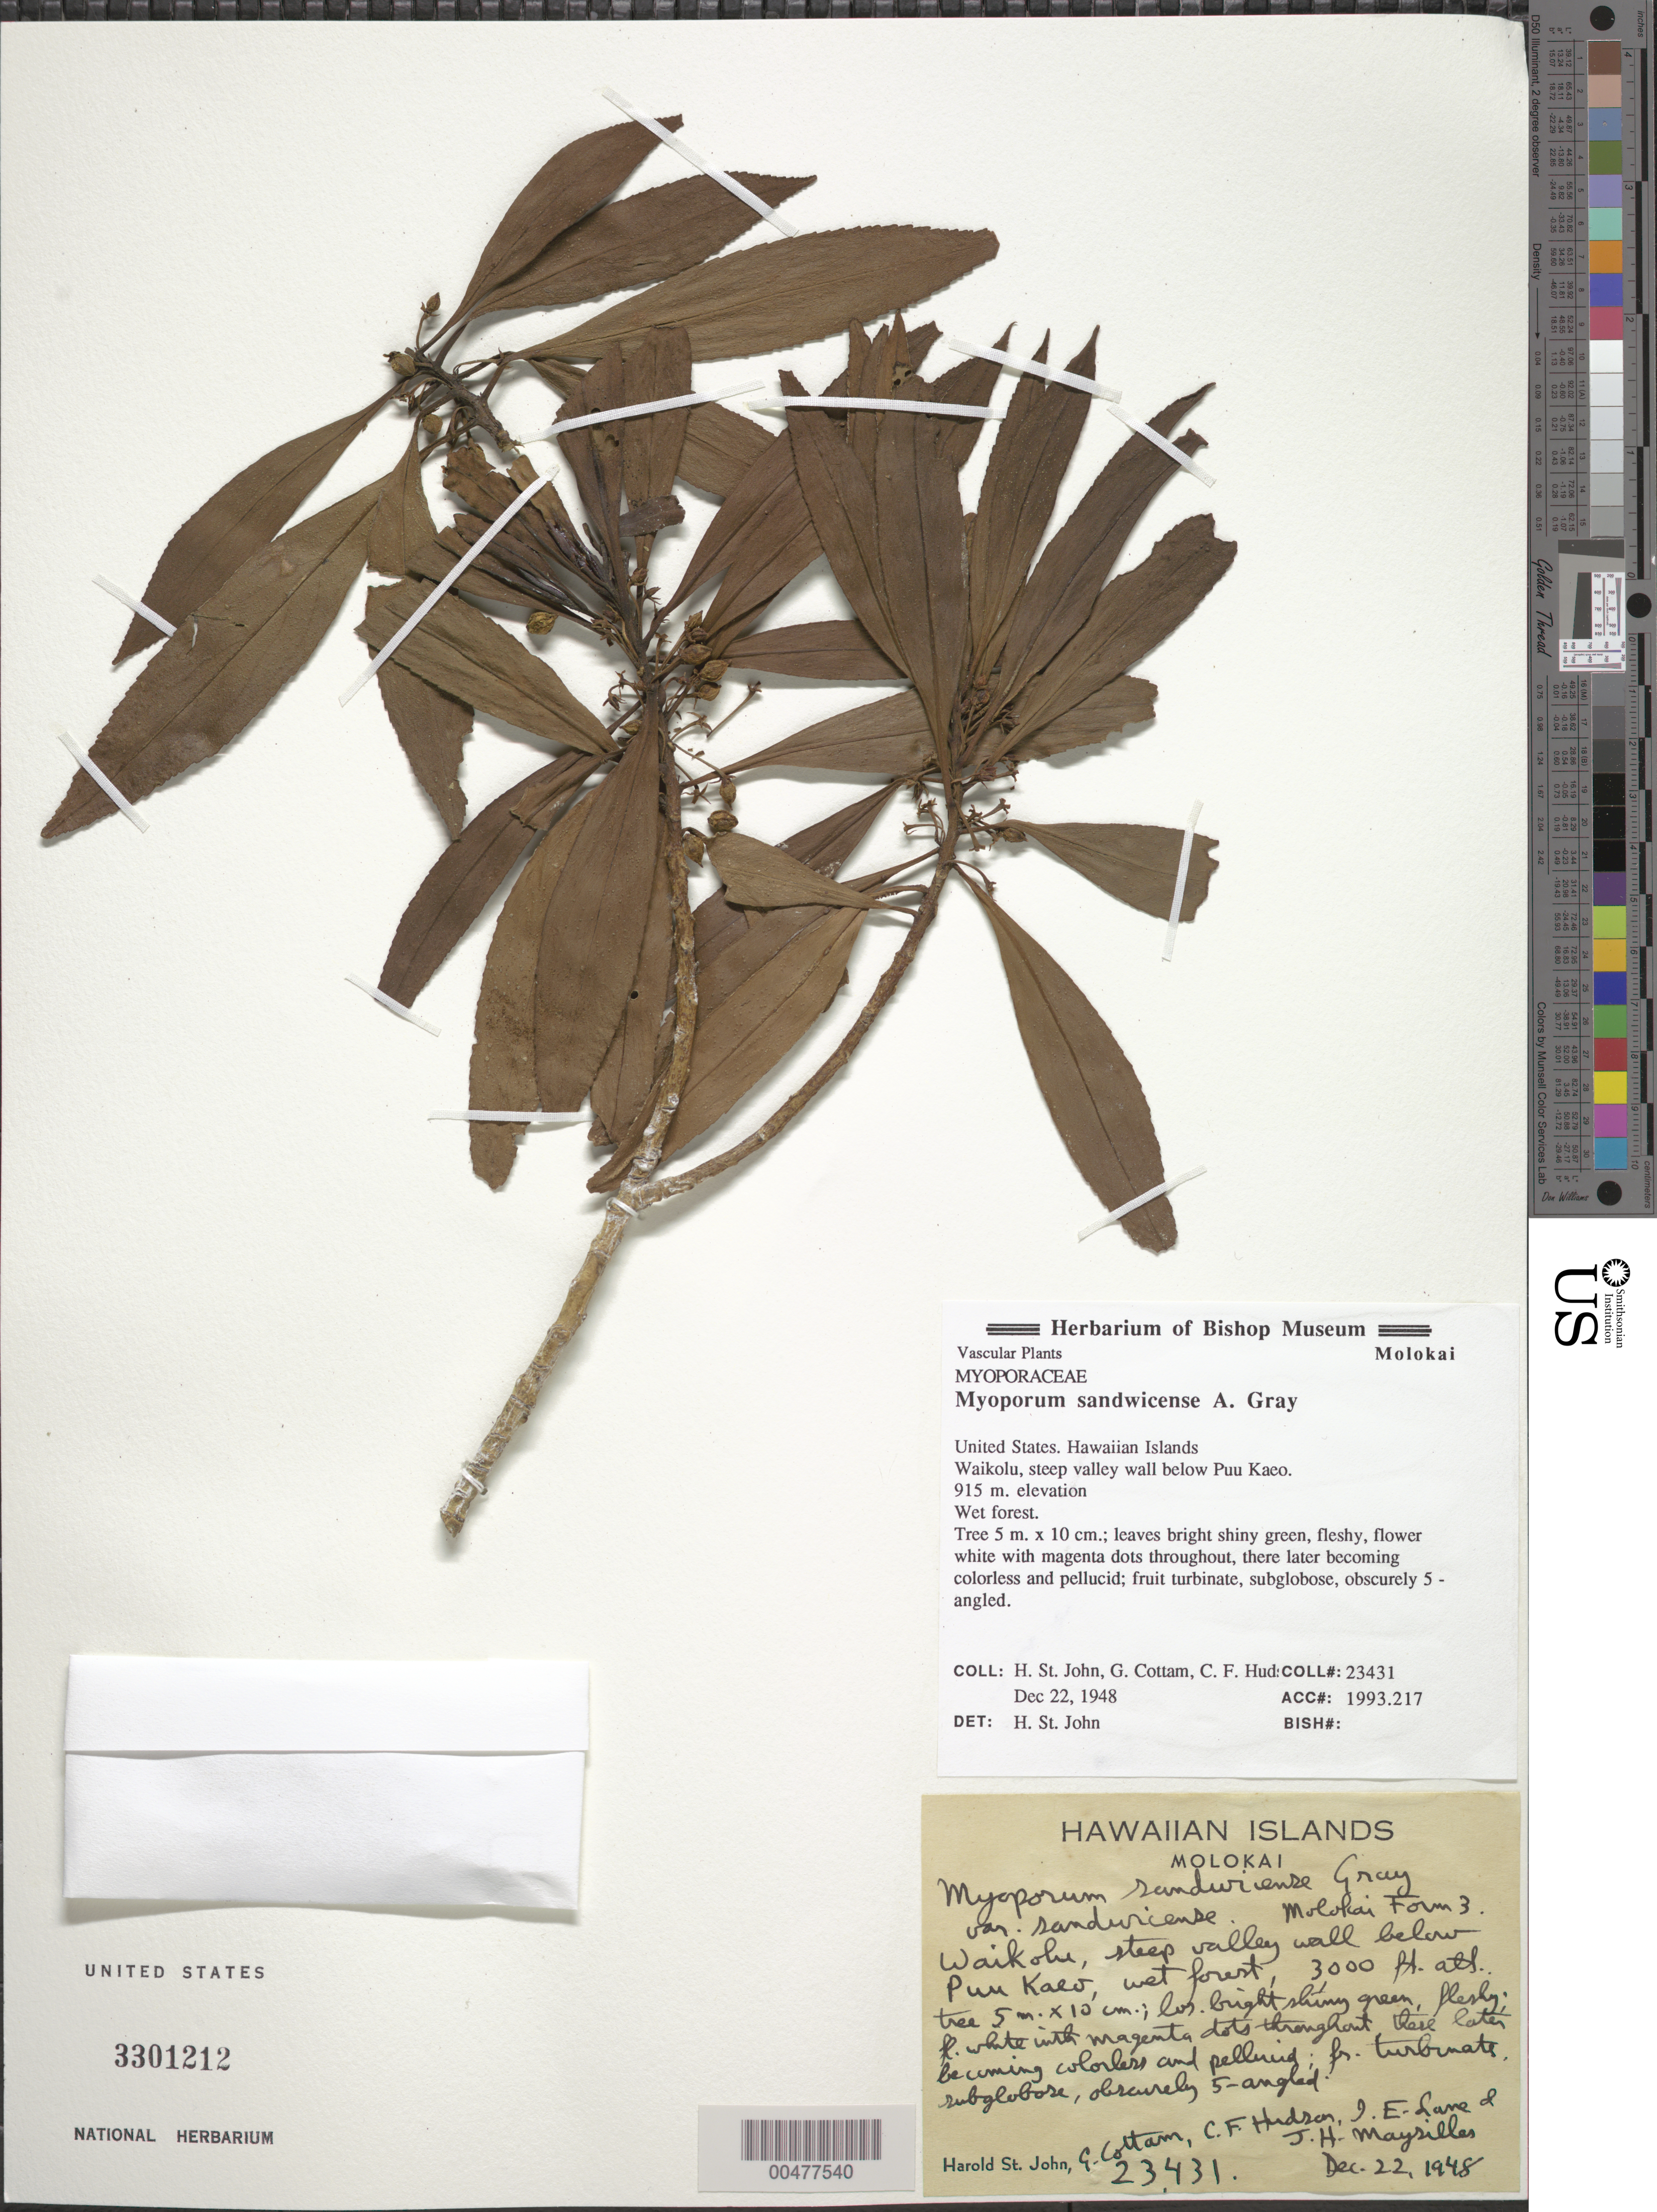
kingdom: Plantae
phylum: Tracheophyta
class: Magnoliopsida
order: Lamiales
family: Scrophulariaceae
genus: Myoporum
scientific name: Myoporum sandwicense subsp. sandwicense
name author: A. Gray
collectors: H. St. John, G. Cottam, C. F. Hudson & I. Lane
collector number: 23431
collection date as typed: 22 Dec 1948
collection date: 1948-12-22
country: United States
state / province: Hawaii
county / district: Maui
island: Moloka'i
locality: Waikolu, below Puu Kaeo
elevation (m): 914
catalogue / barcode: US 3301212